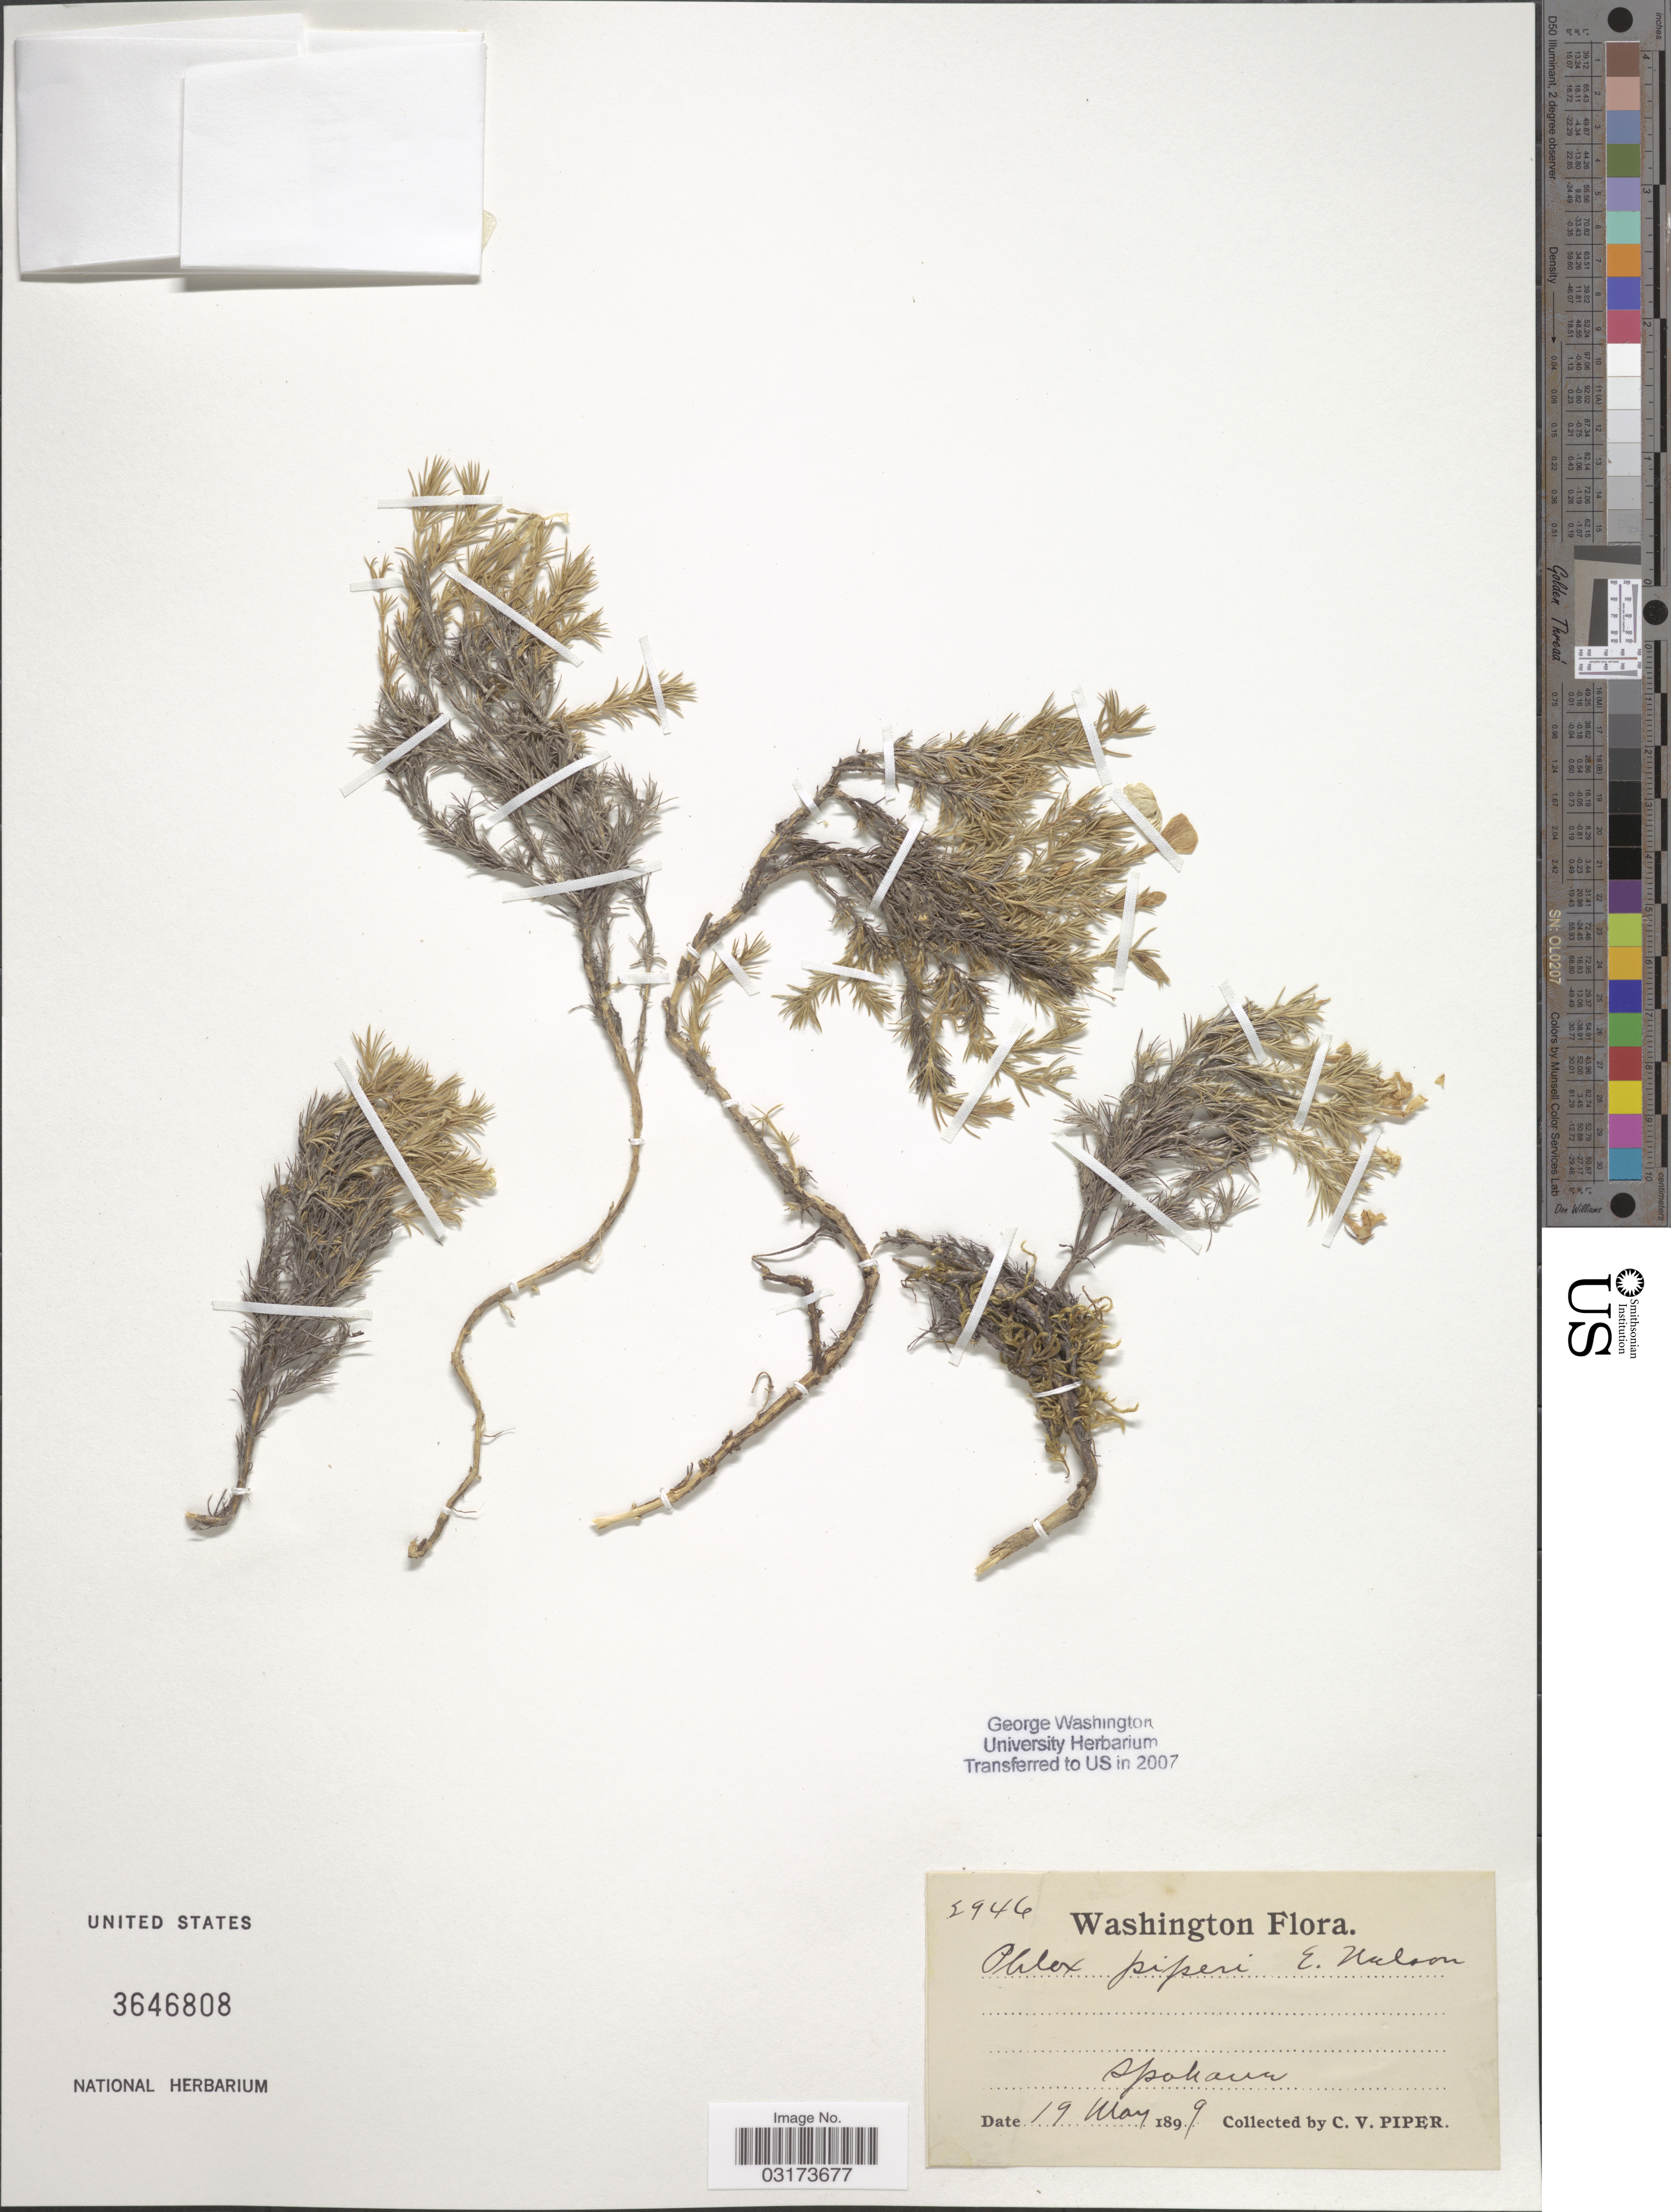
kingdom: Plantae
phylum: Tracheophyta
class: Magnoliopsida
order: Ericales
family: Polemoniaceae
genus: Phlox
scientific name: Phlox caespitosa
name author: Nutt.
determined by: Mayfield, M. H.; Ferguson, C. J.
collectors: C. V. Piper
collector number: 3946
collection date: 1899-05-19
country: United States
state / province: Washington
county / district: Spokane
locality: Spokane.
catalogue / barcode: US 3646808